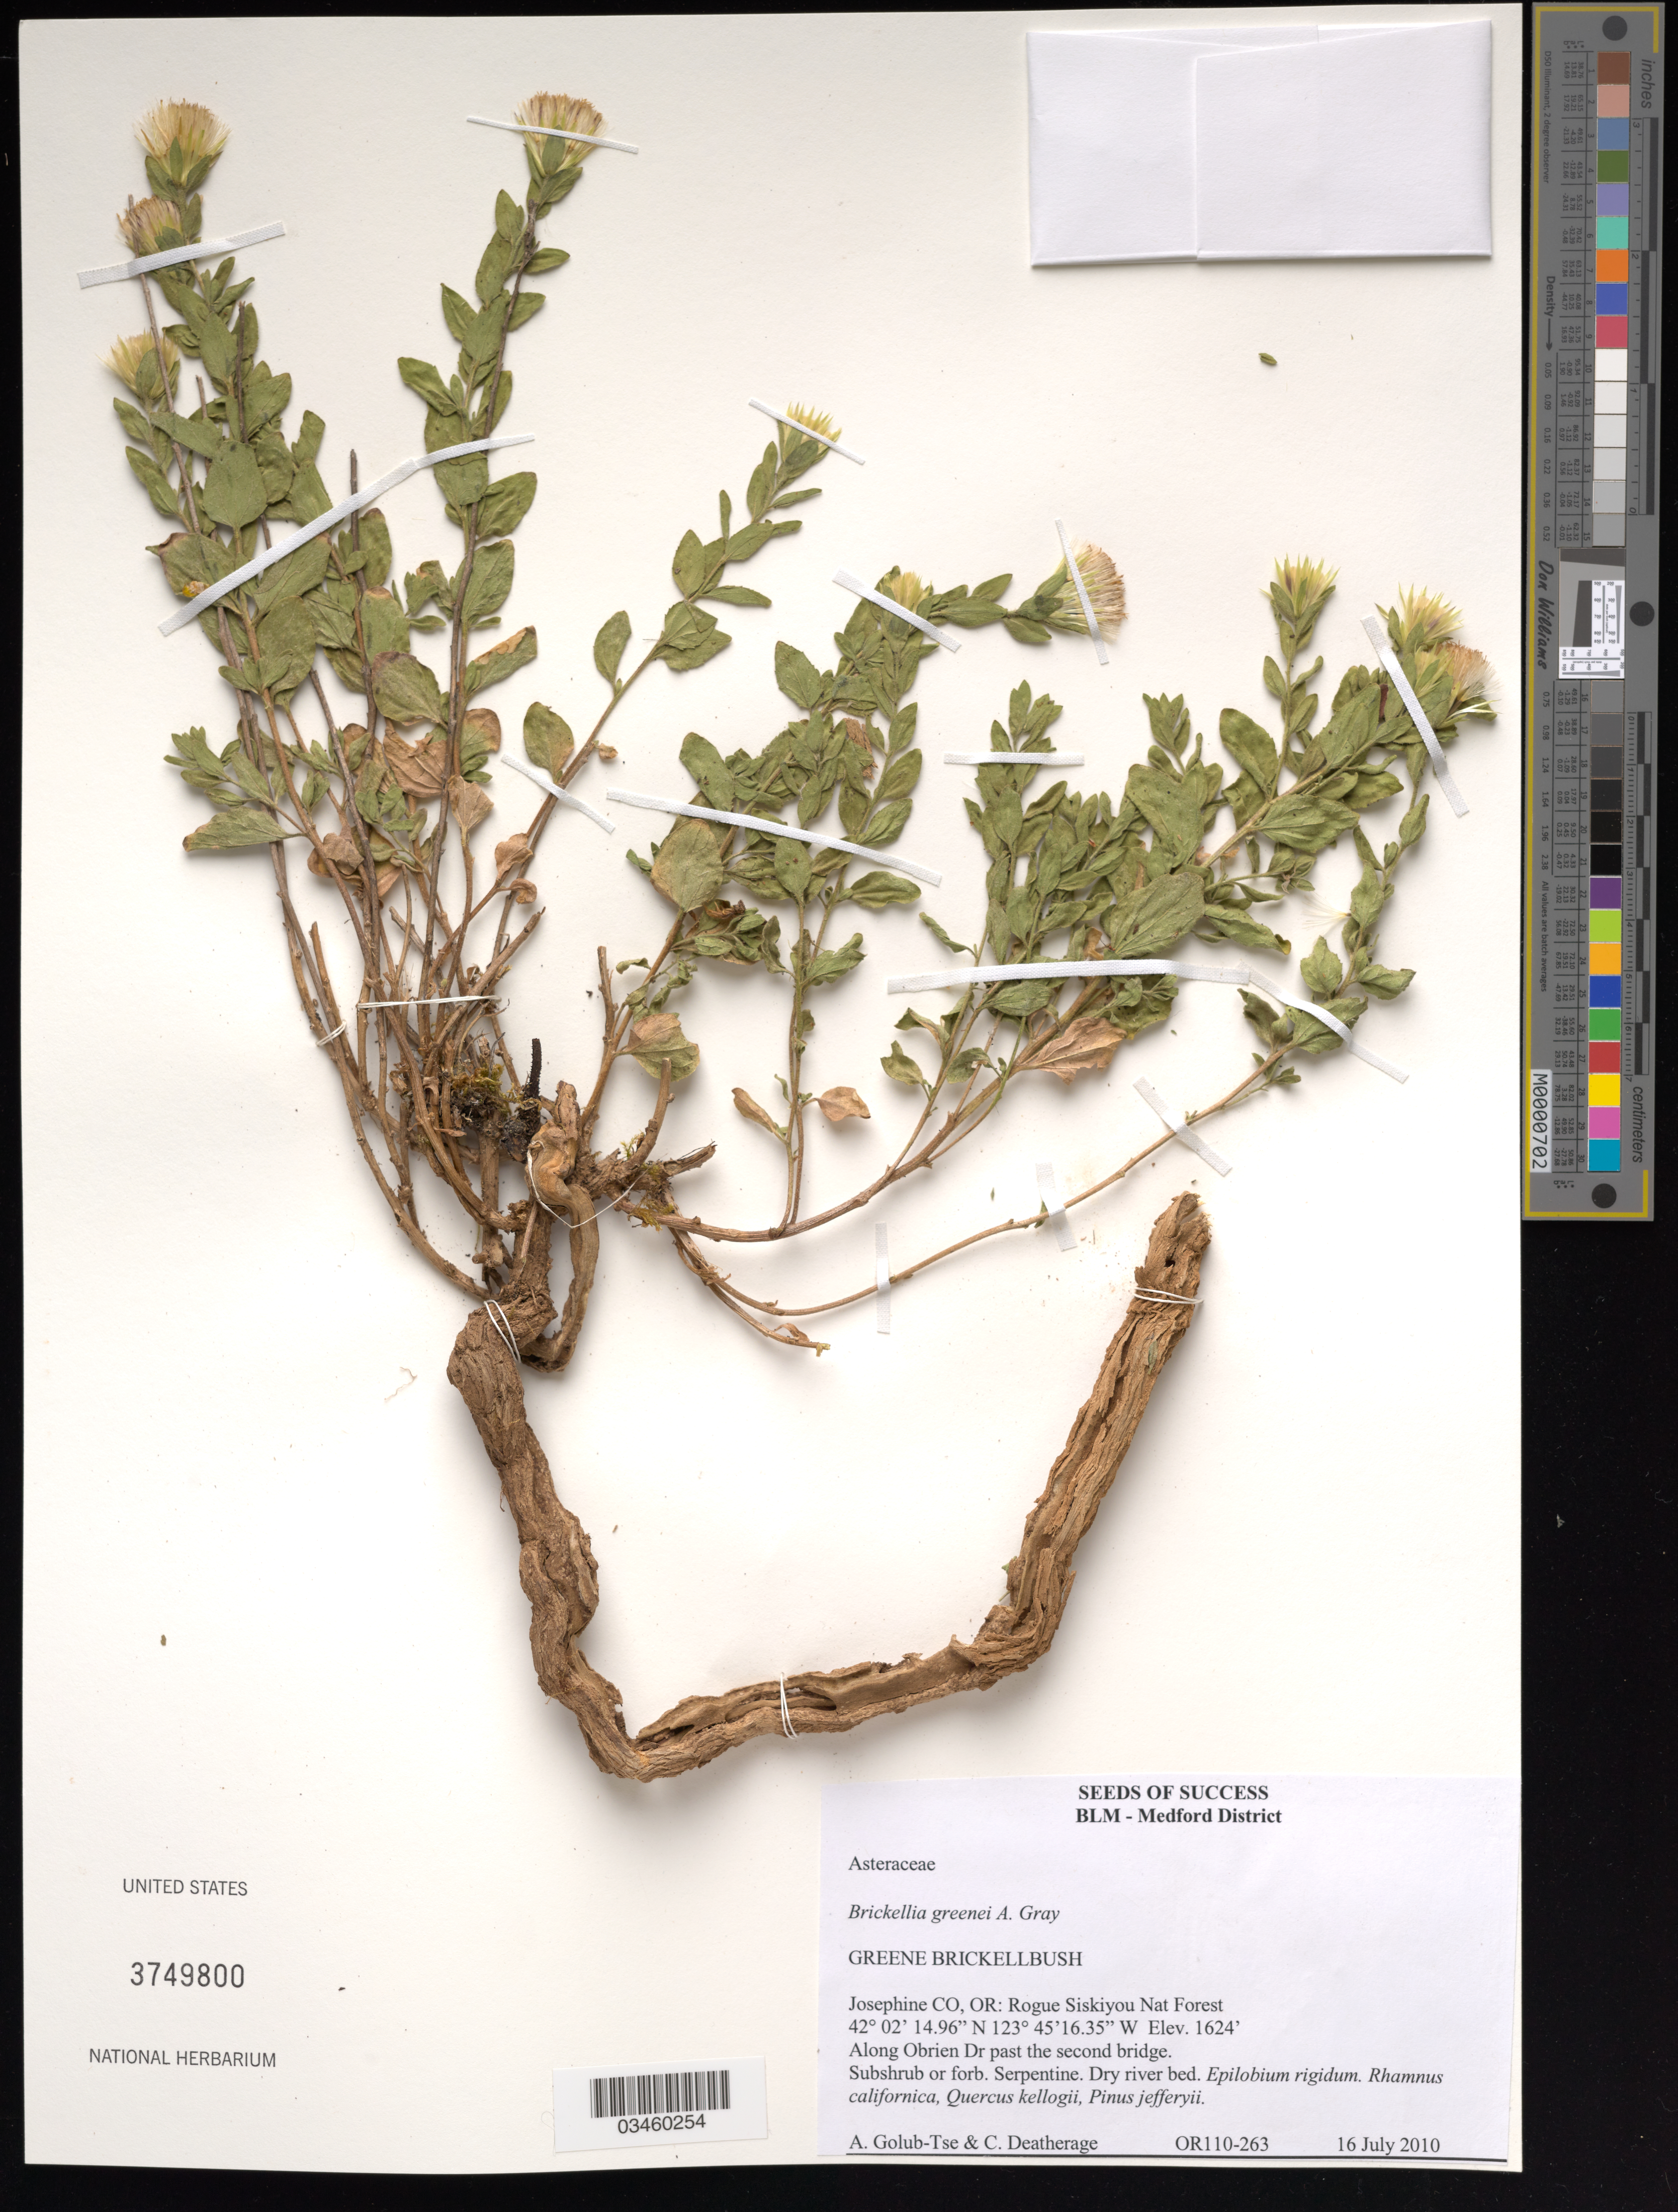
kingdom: Plantae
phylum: Tracheophyta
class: Magnoliopsida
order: Asterales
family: Asteraceae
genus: Brickellia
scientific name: Brickellia greenei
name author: A. Gray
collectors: A. Golub-Tse & C. Deatherage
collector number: OR110-263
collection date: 2010-07-16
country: United States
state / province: Oregon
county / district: Josephine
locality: Rogue Siskiyou Nat. Forest. Along Obrein Dr past the second bridge.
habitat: Serpentine. Dry River bed. With Epilobium rigidum, Rhamnus californica, Quercus kellogii, Pinus jefferyii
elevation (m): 495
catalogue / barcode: US 3749800